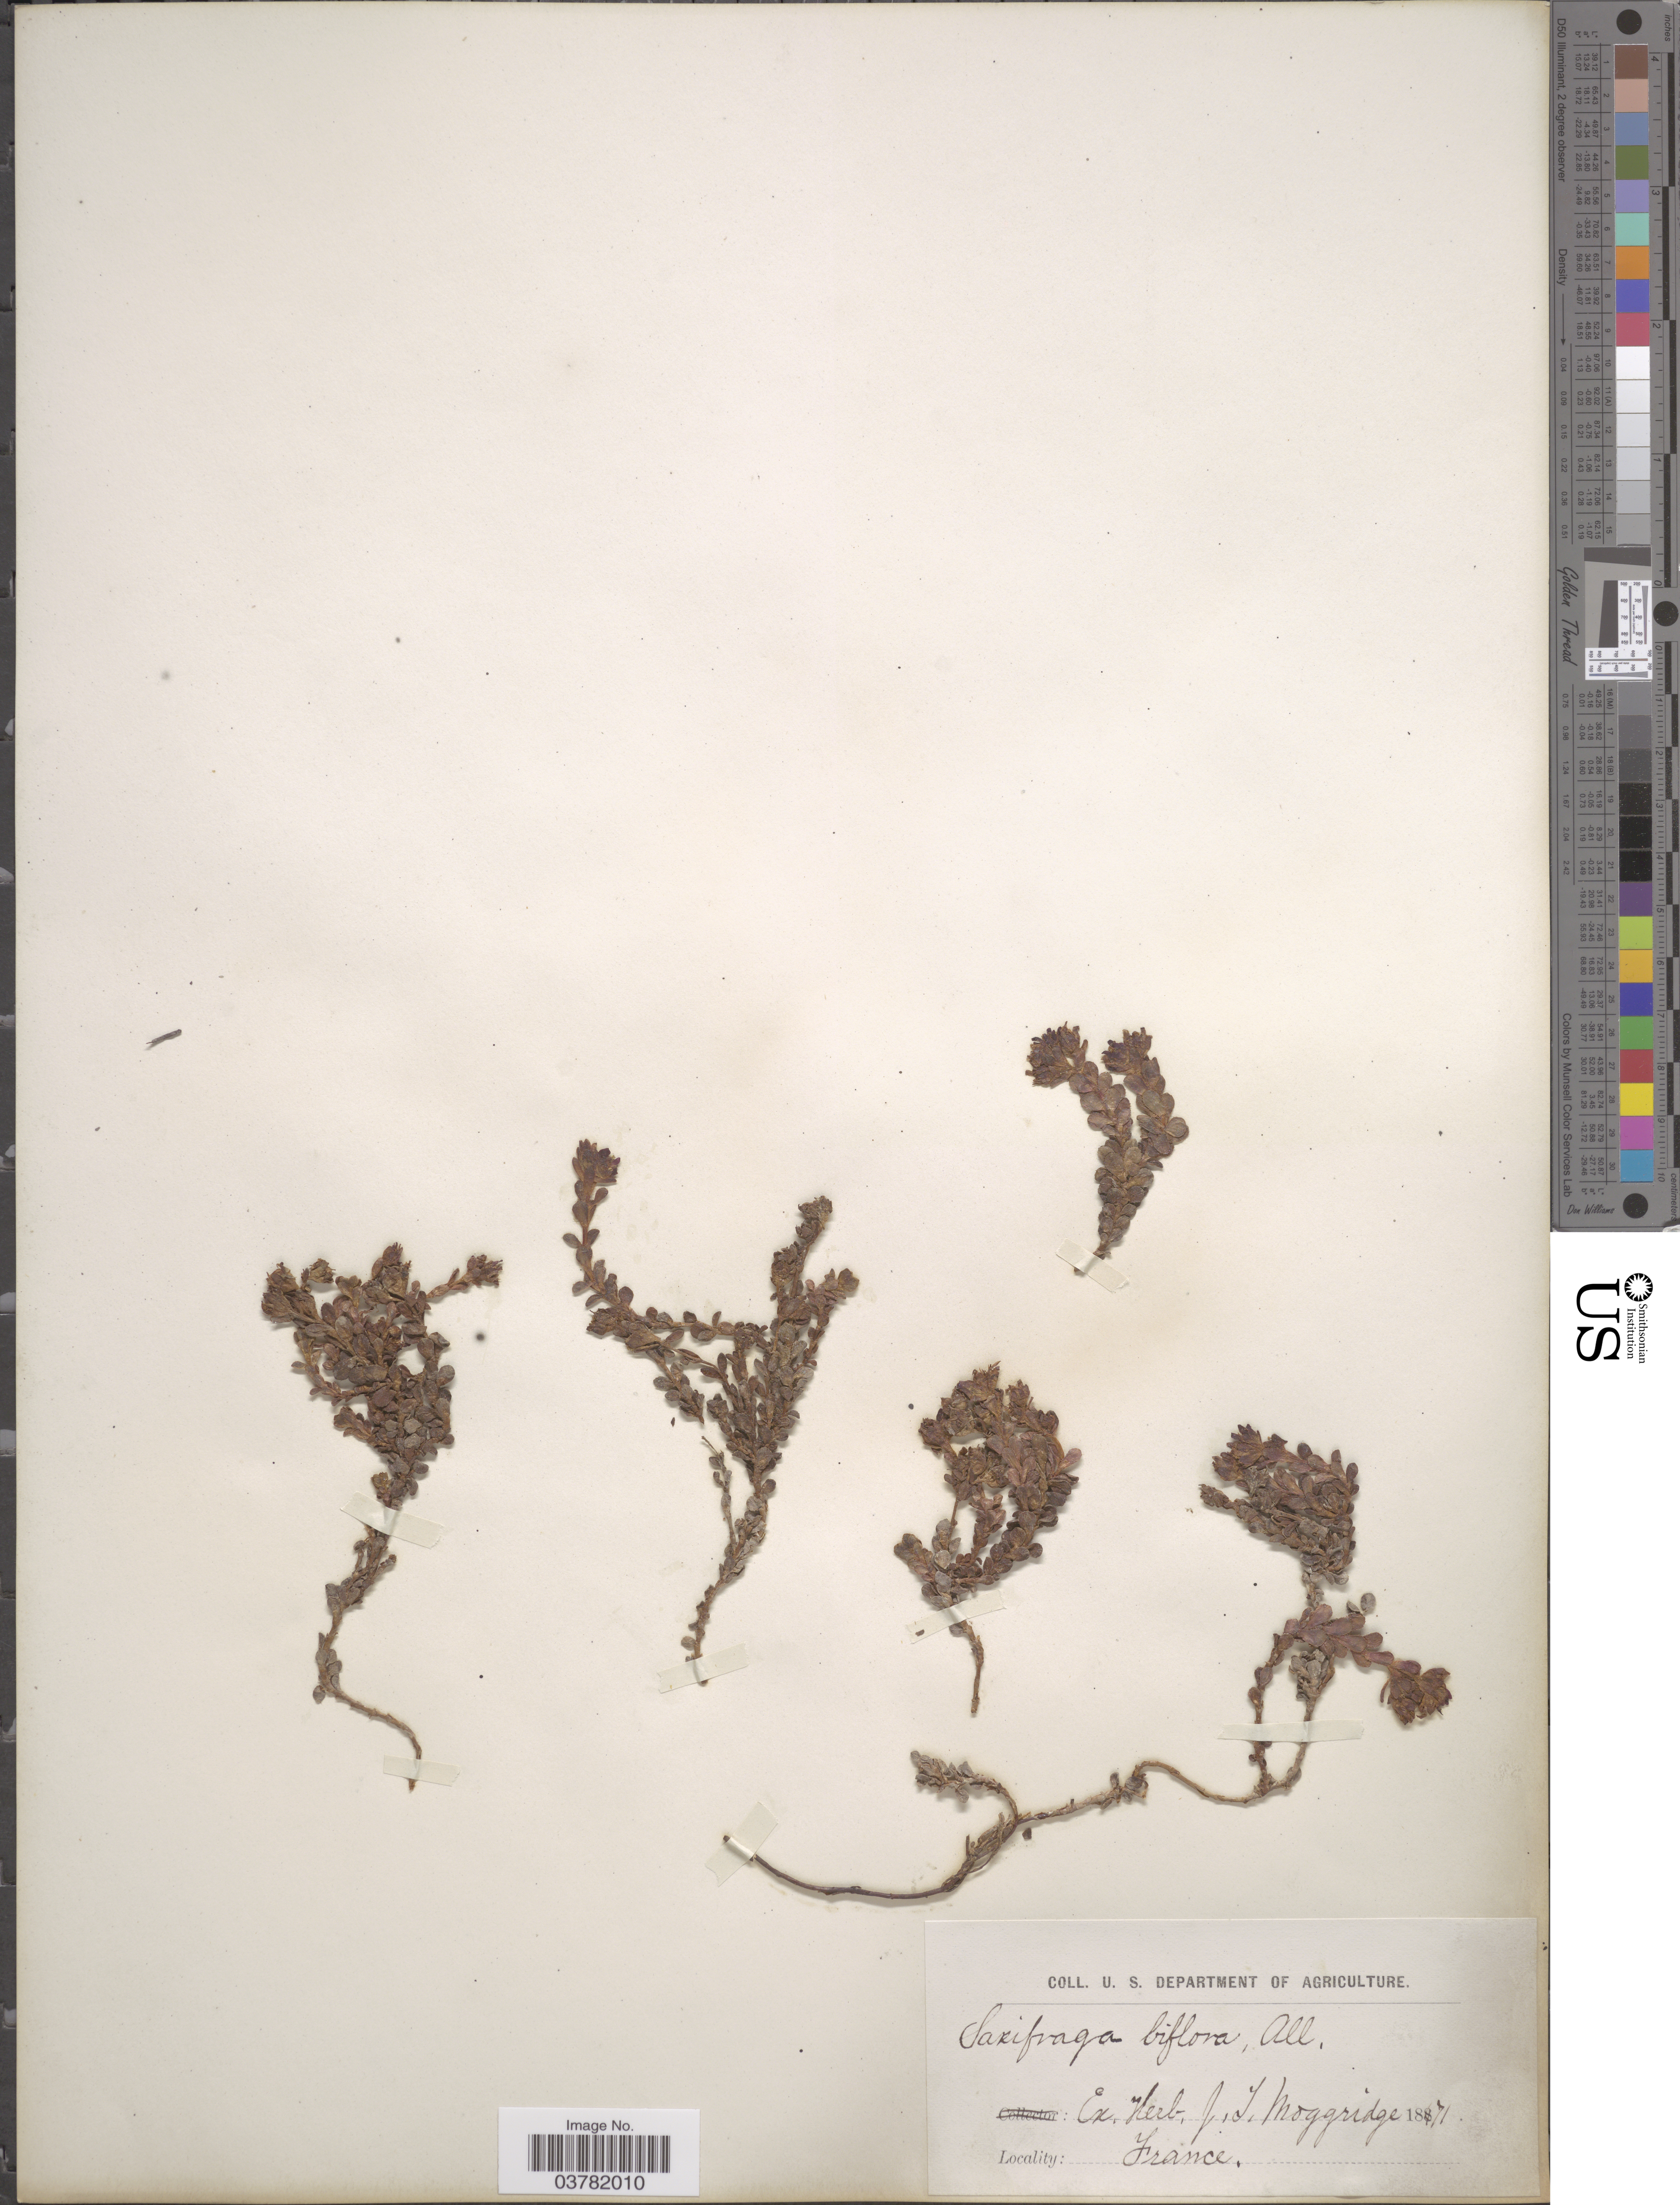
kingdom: Plantae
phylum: Tracheophyta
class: Magnoliopsida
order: Saxifragales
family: Saxifragaceae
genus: Saxifraga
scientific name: Saxifraga biflora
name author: All.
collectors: ex herb. J.T. Moggridge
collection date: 1871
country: France